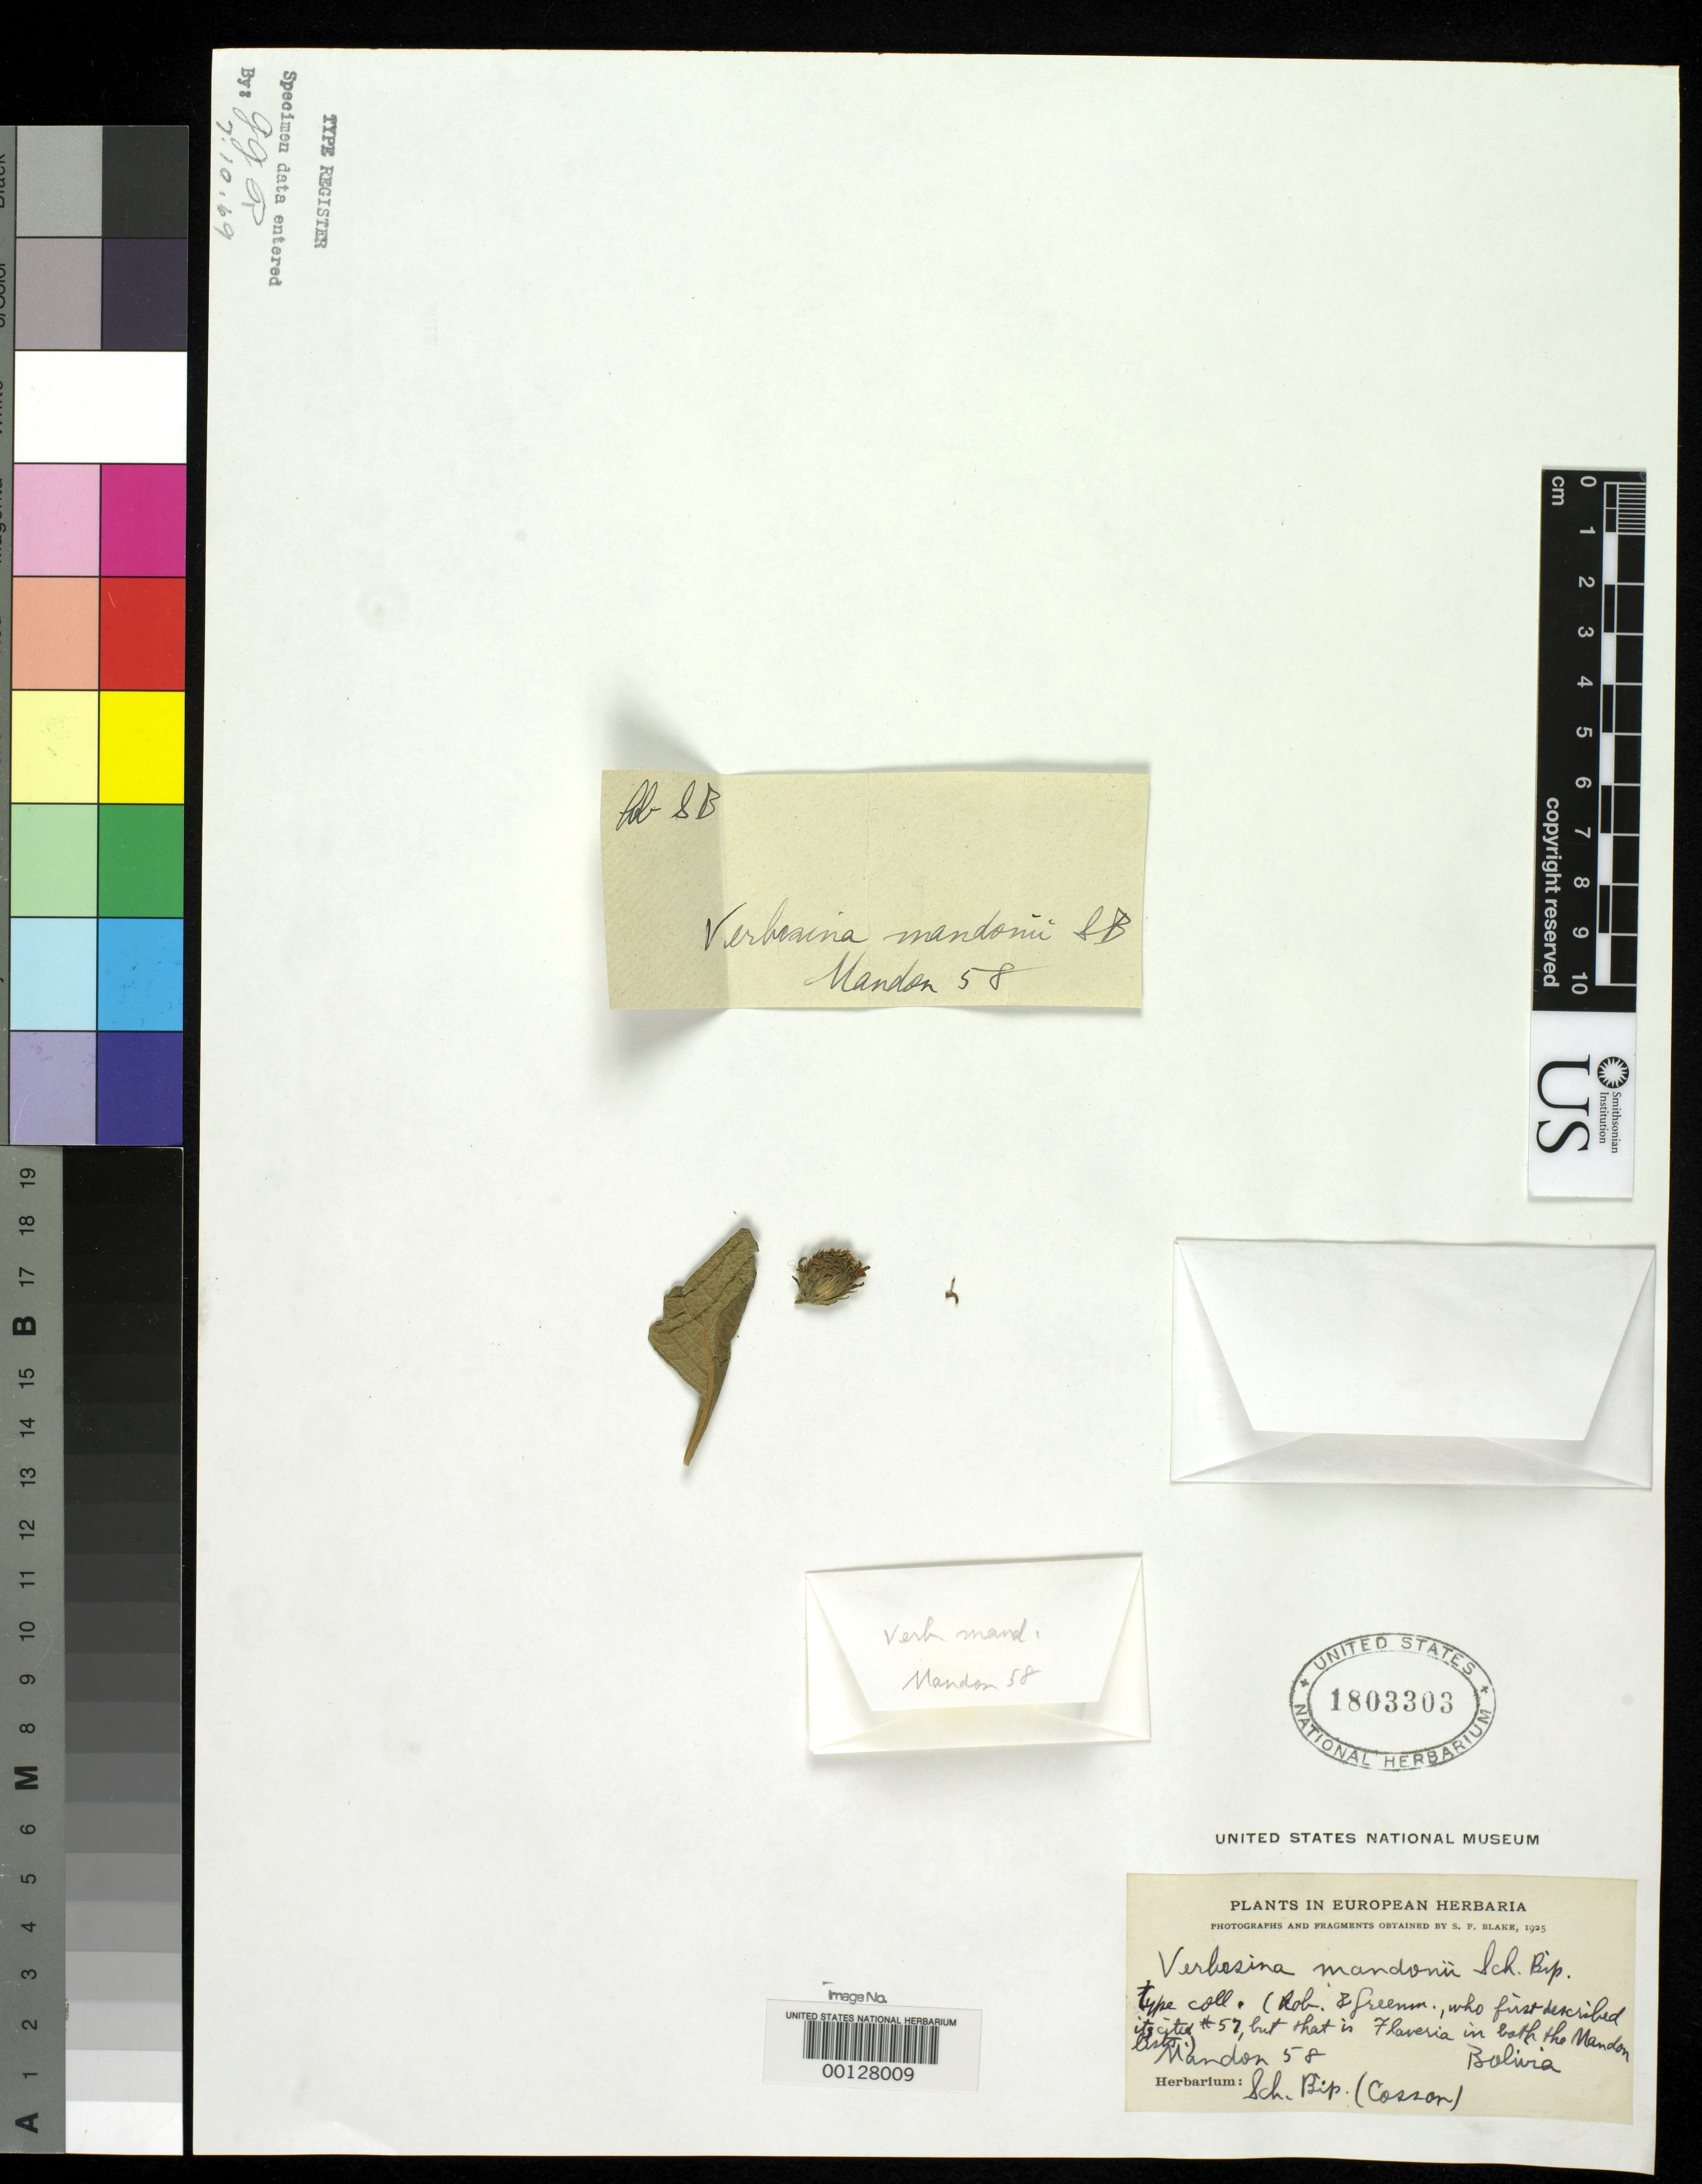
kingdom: Plantae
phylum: Tracheophyta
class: Magnoliopsida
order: Asterales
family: Asteraceae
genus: Verbesina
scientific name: Verbesina mandonii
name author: Sch. Bip. ex B.L. Rob. & Greenm.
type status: Type Fragment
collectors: G. Mandon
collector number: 58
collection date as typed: Jan 1861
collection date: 1861-01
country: Bolivia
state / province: La Paz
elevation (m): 2600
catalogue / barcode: US 1803303